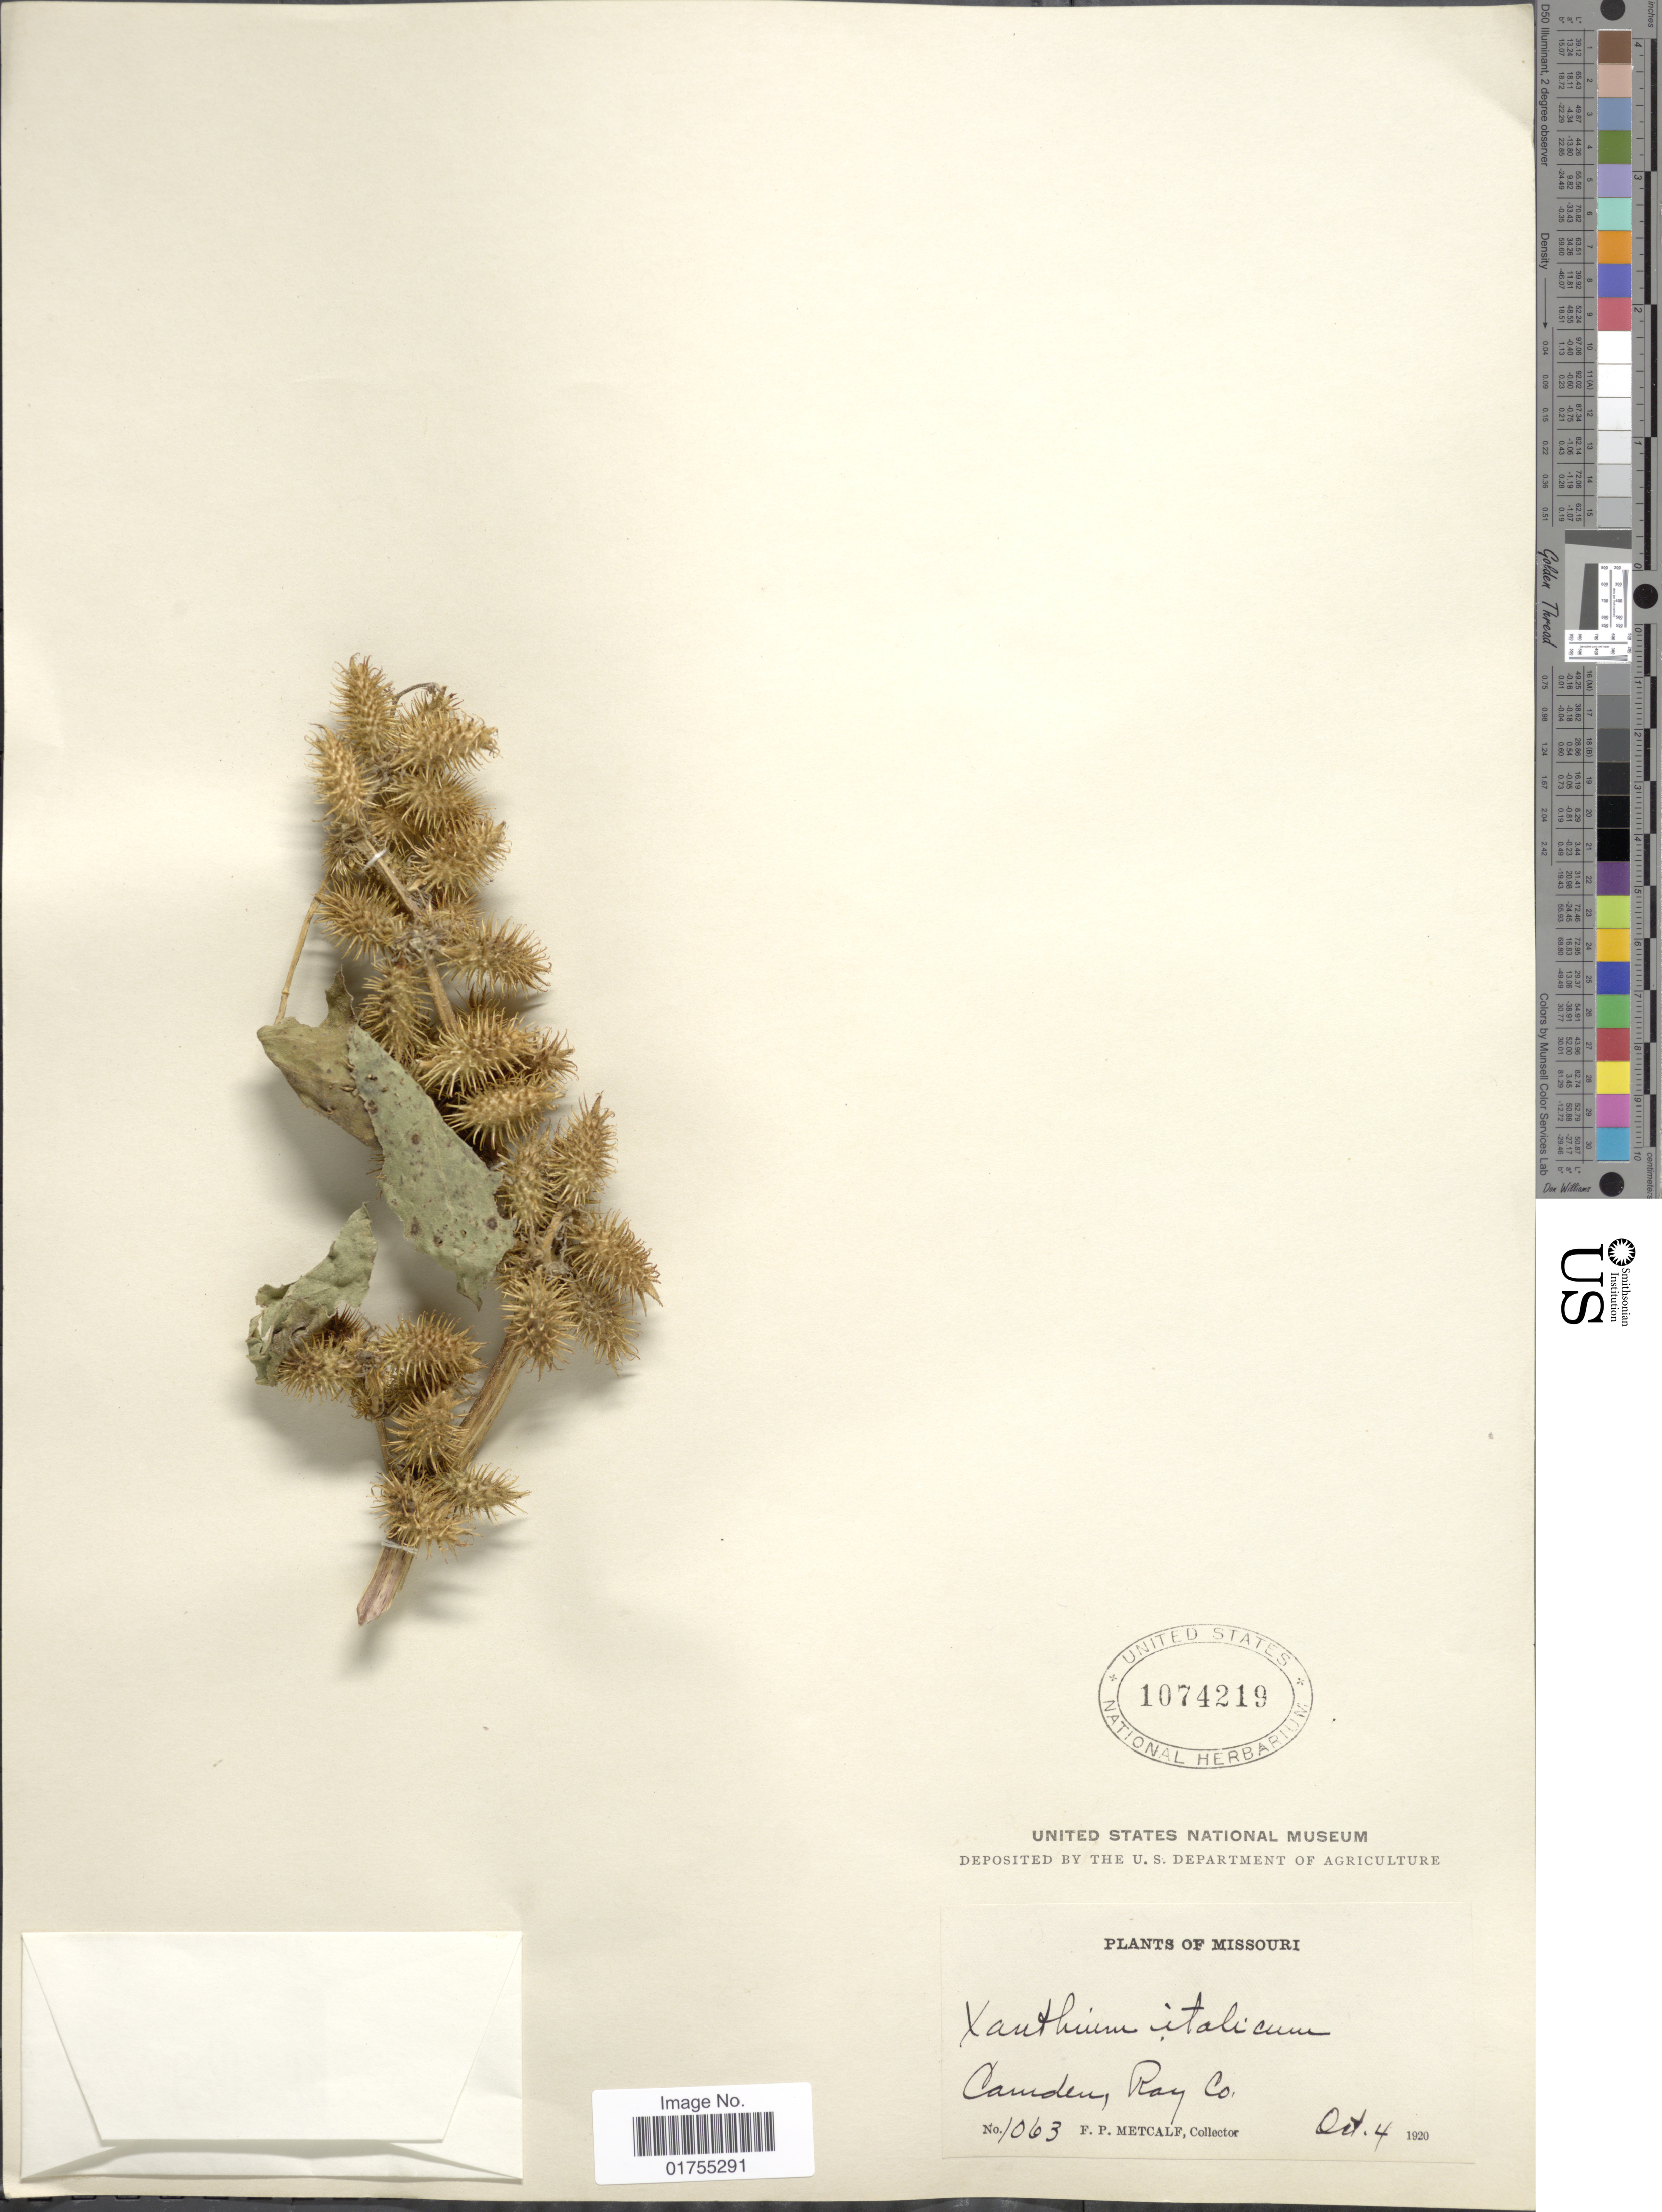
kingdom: Plantae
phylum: Tracheophyta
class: Magnoliopsida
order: Asterales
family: Asteraceae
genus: Xanthium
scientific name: Xanthium strumarium var. canadense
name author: (Mill.) Torr. & A. Gray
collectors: F. Metcalf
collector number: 1063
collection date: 1920-10-04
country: United States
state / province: Missouri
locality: Camden, Ray Co.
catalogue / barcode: US 1074219